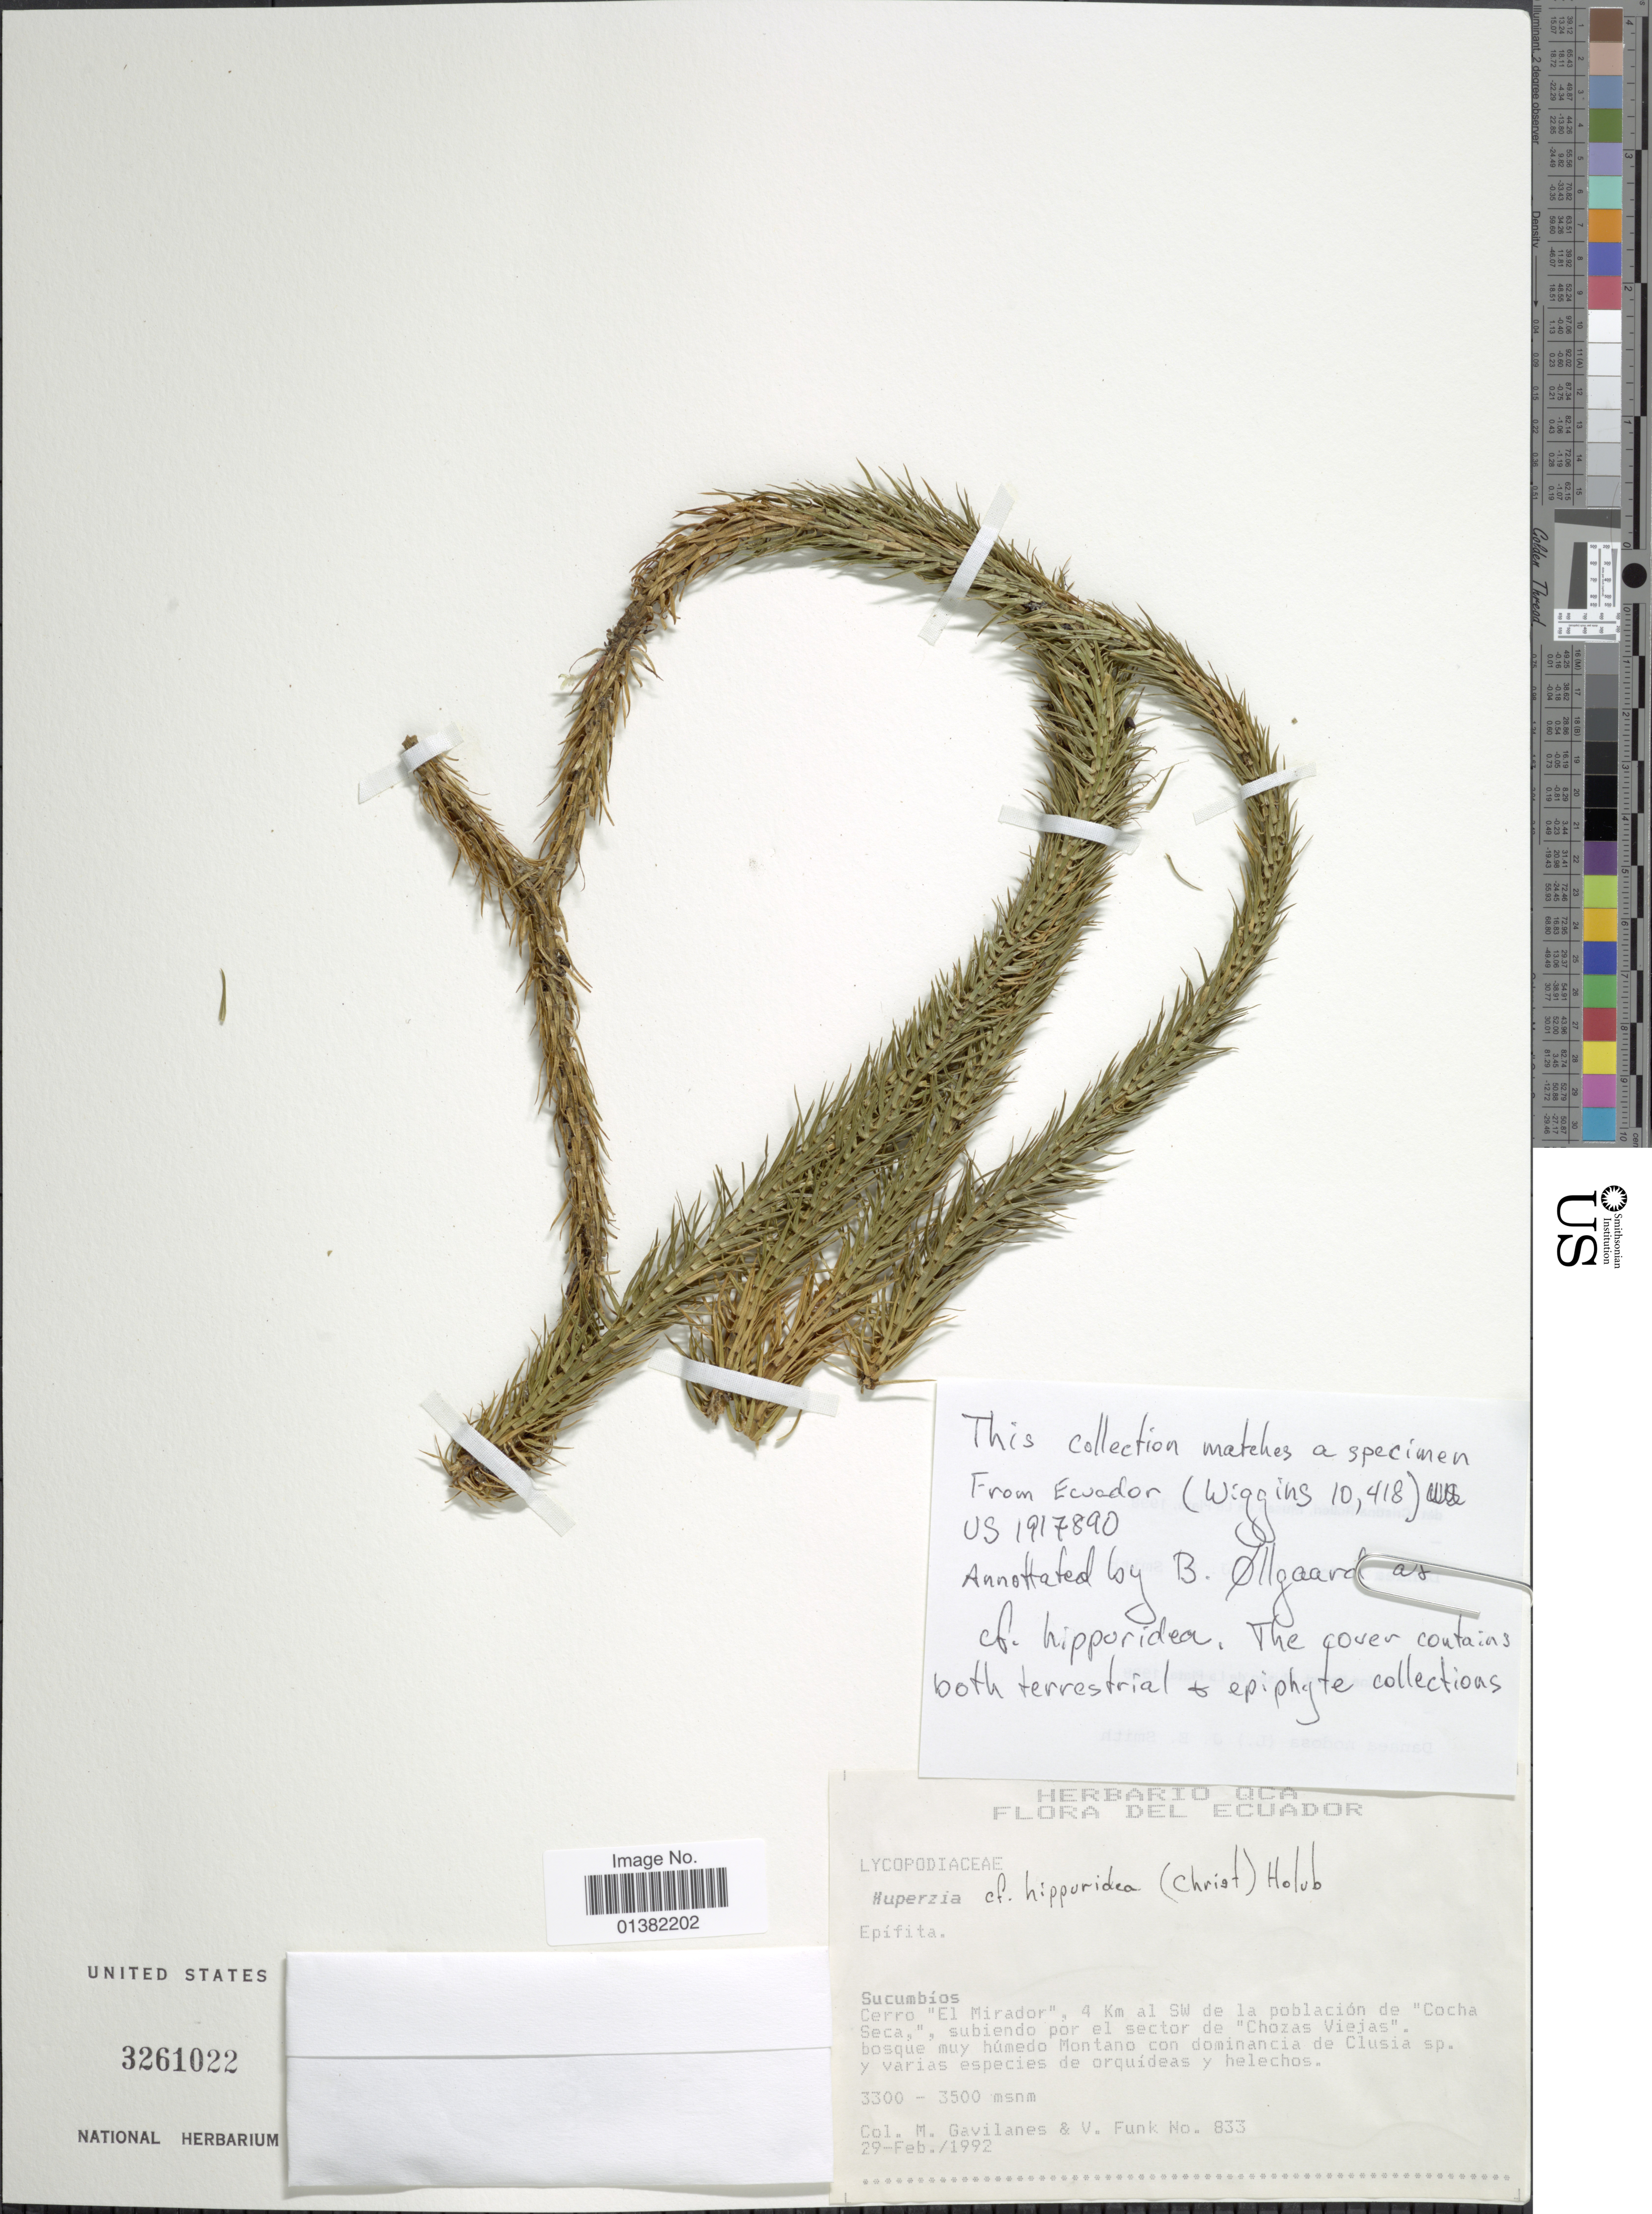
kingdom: Plantae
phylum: Tracheophyta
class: Lycopodiopsida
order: Lycopodiales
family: Lycopodiaceae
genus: Phlegmariurus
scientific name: Phlegmariurus hippurideus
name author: (Christ) B. Øllg.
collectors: M. Gavilanes & V. Funk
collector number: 833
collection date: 1992-02-29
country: Ecuador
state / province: Sucumbíos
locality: Cerro "El Mirador", 4 Km al SW de la población de "Cocha Seca", subiendo por el sector de "Chozas Viejas"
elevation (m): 3300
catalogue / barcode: US 3261022